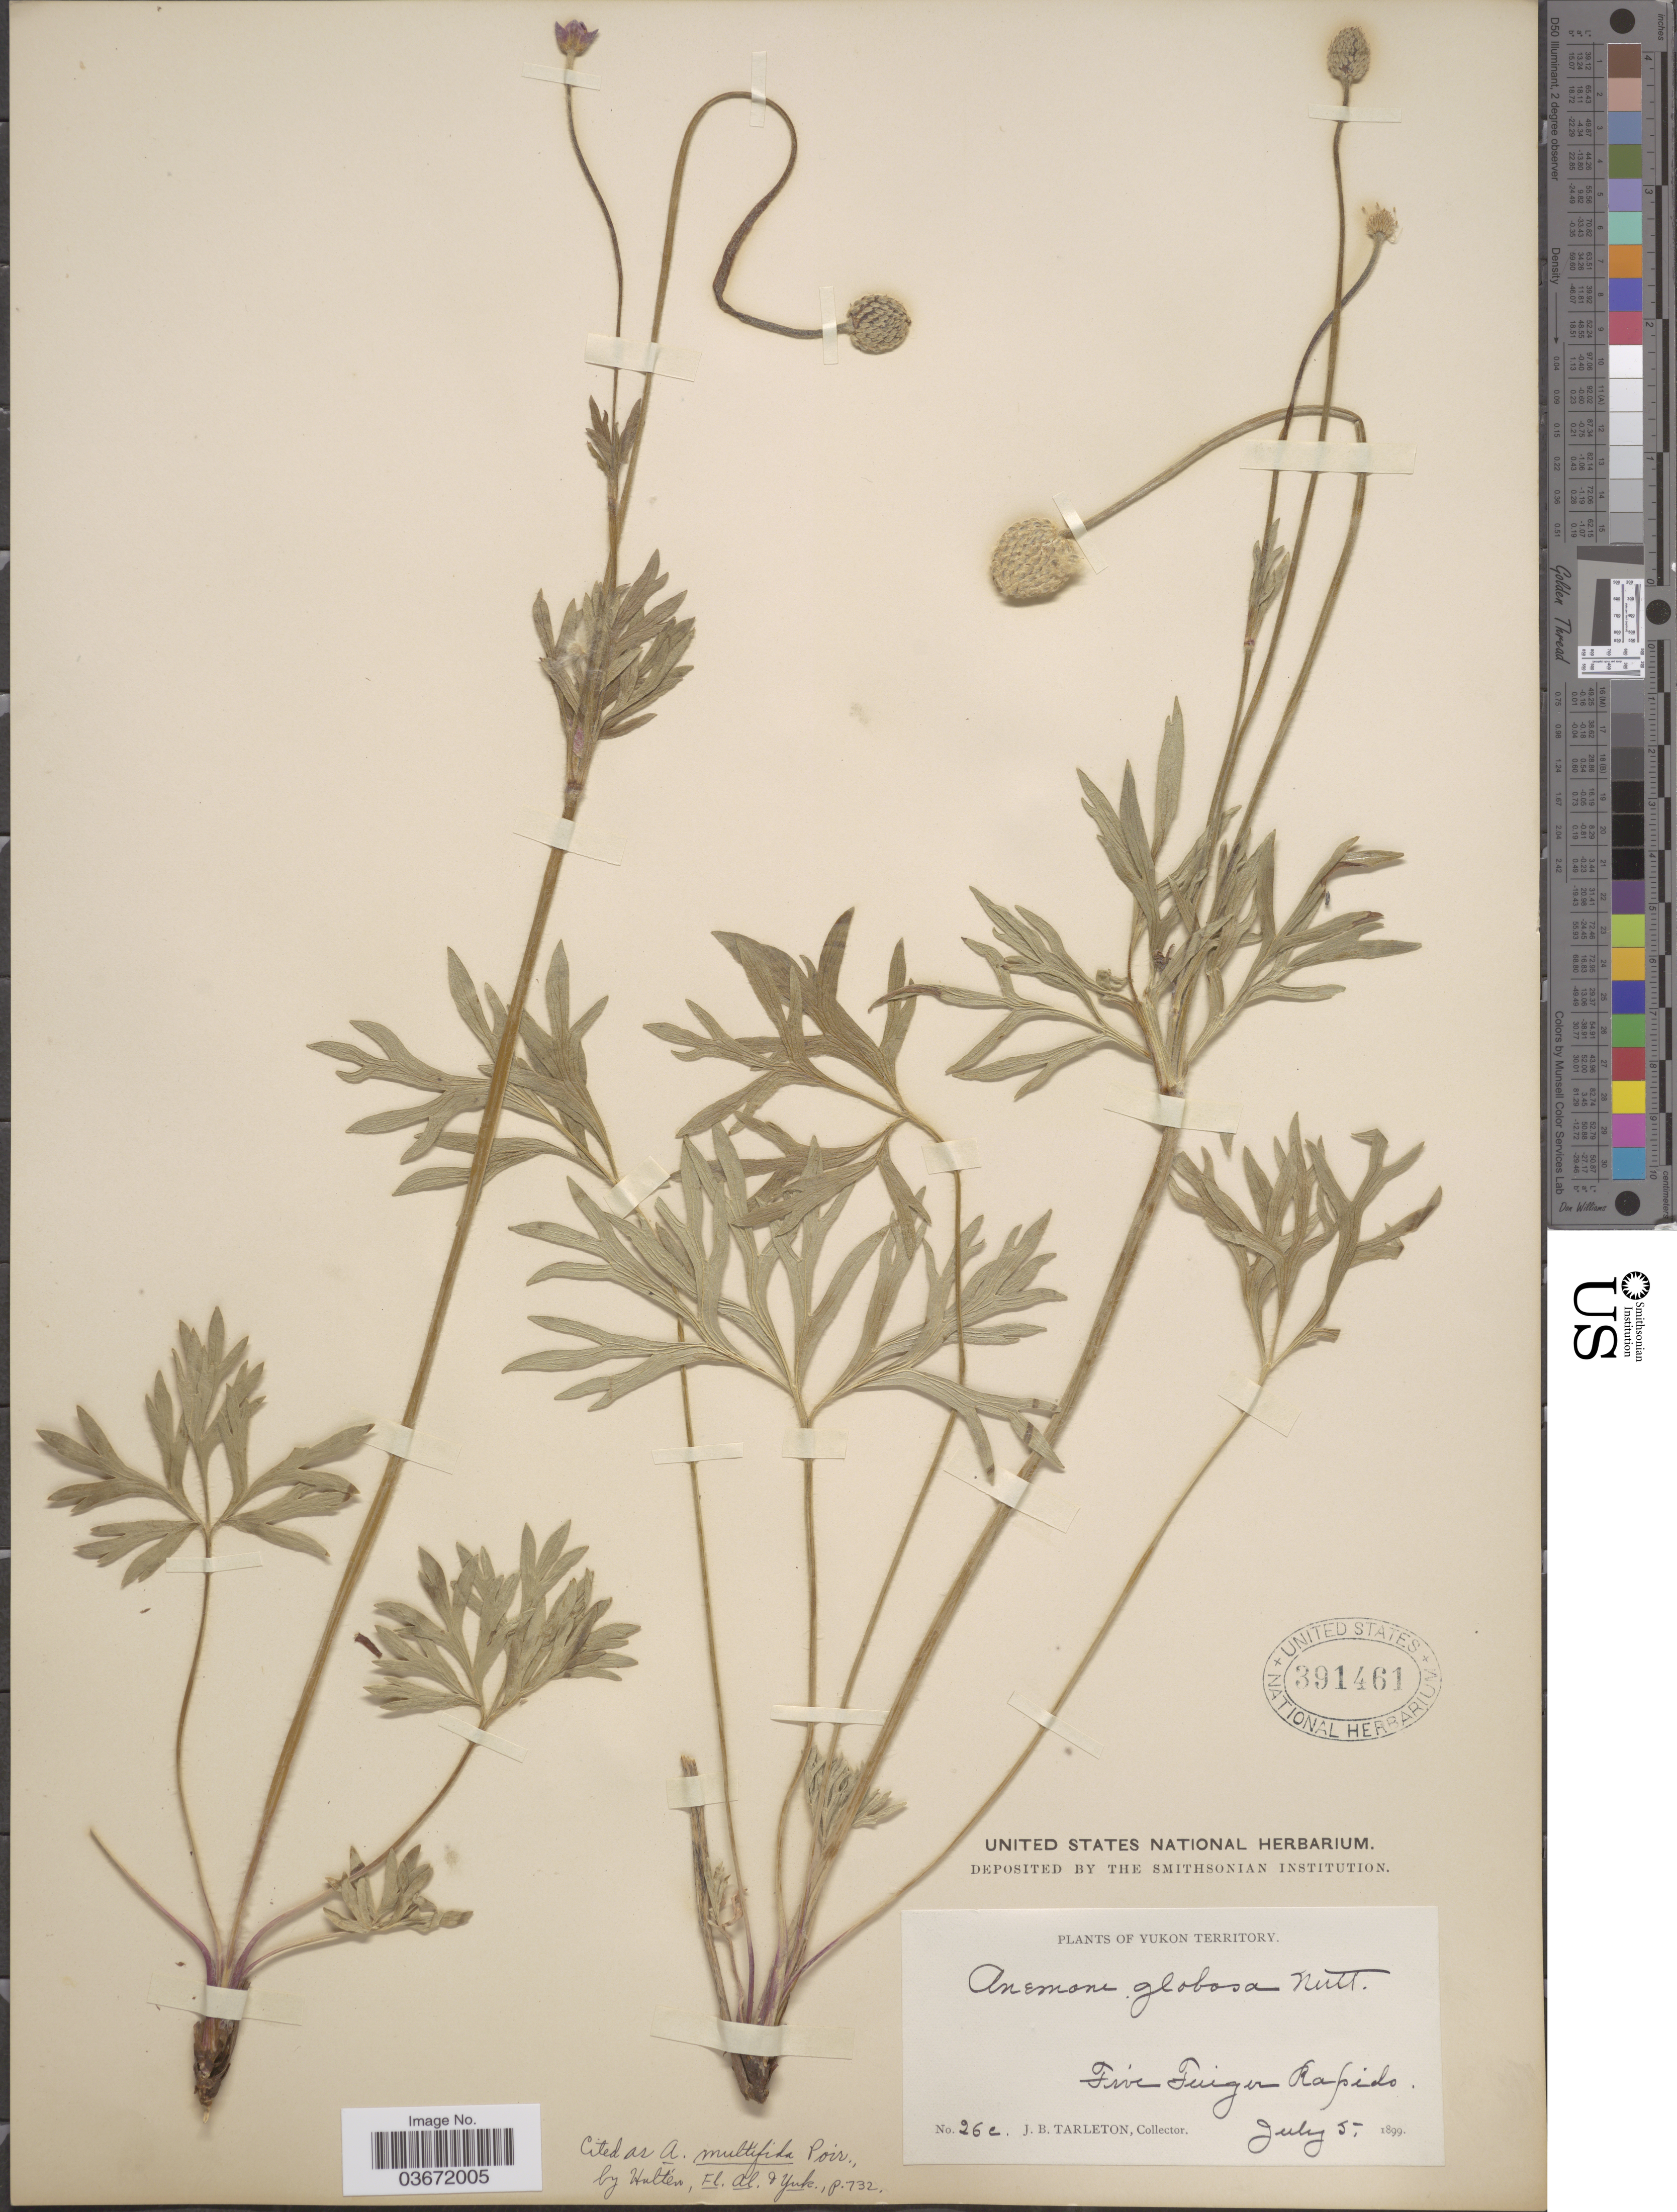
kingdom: Plantae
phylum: Tracheophyta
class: Magnoliopsida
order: Ranunculales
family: Ranunculaceae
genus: Anemone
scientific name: Anemone multifida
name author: Poir.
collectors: J. Tarleton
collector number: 26c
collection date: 1899-07-05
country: Canada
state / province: Yukon Territory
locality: Five Finger Rapids.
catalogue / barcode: US 391461